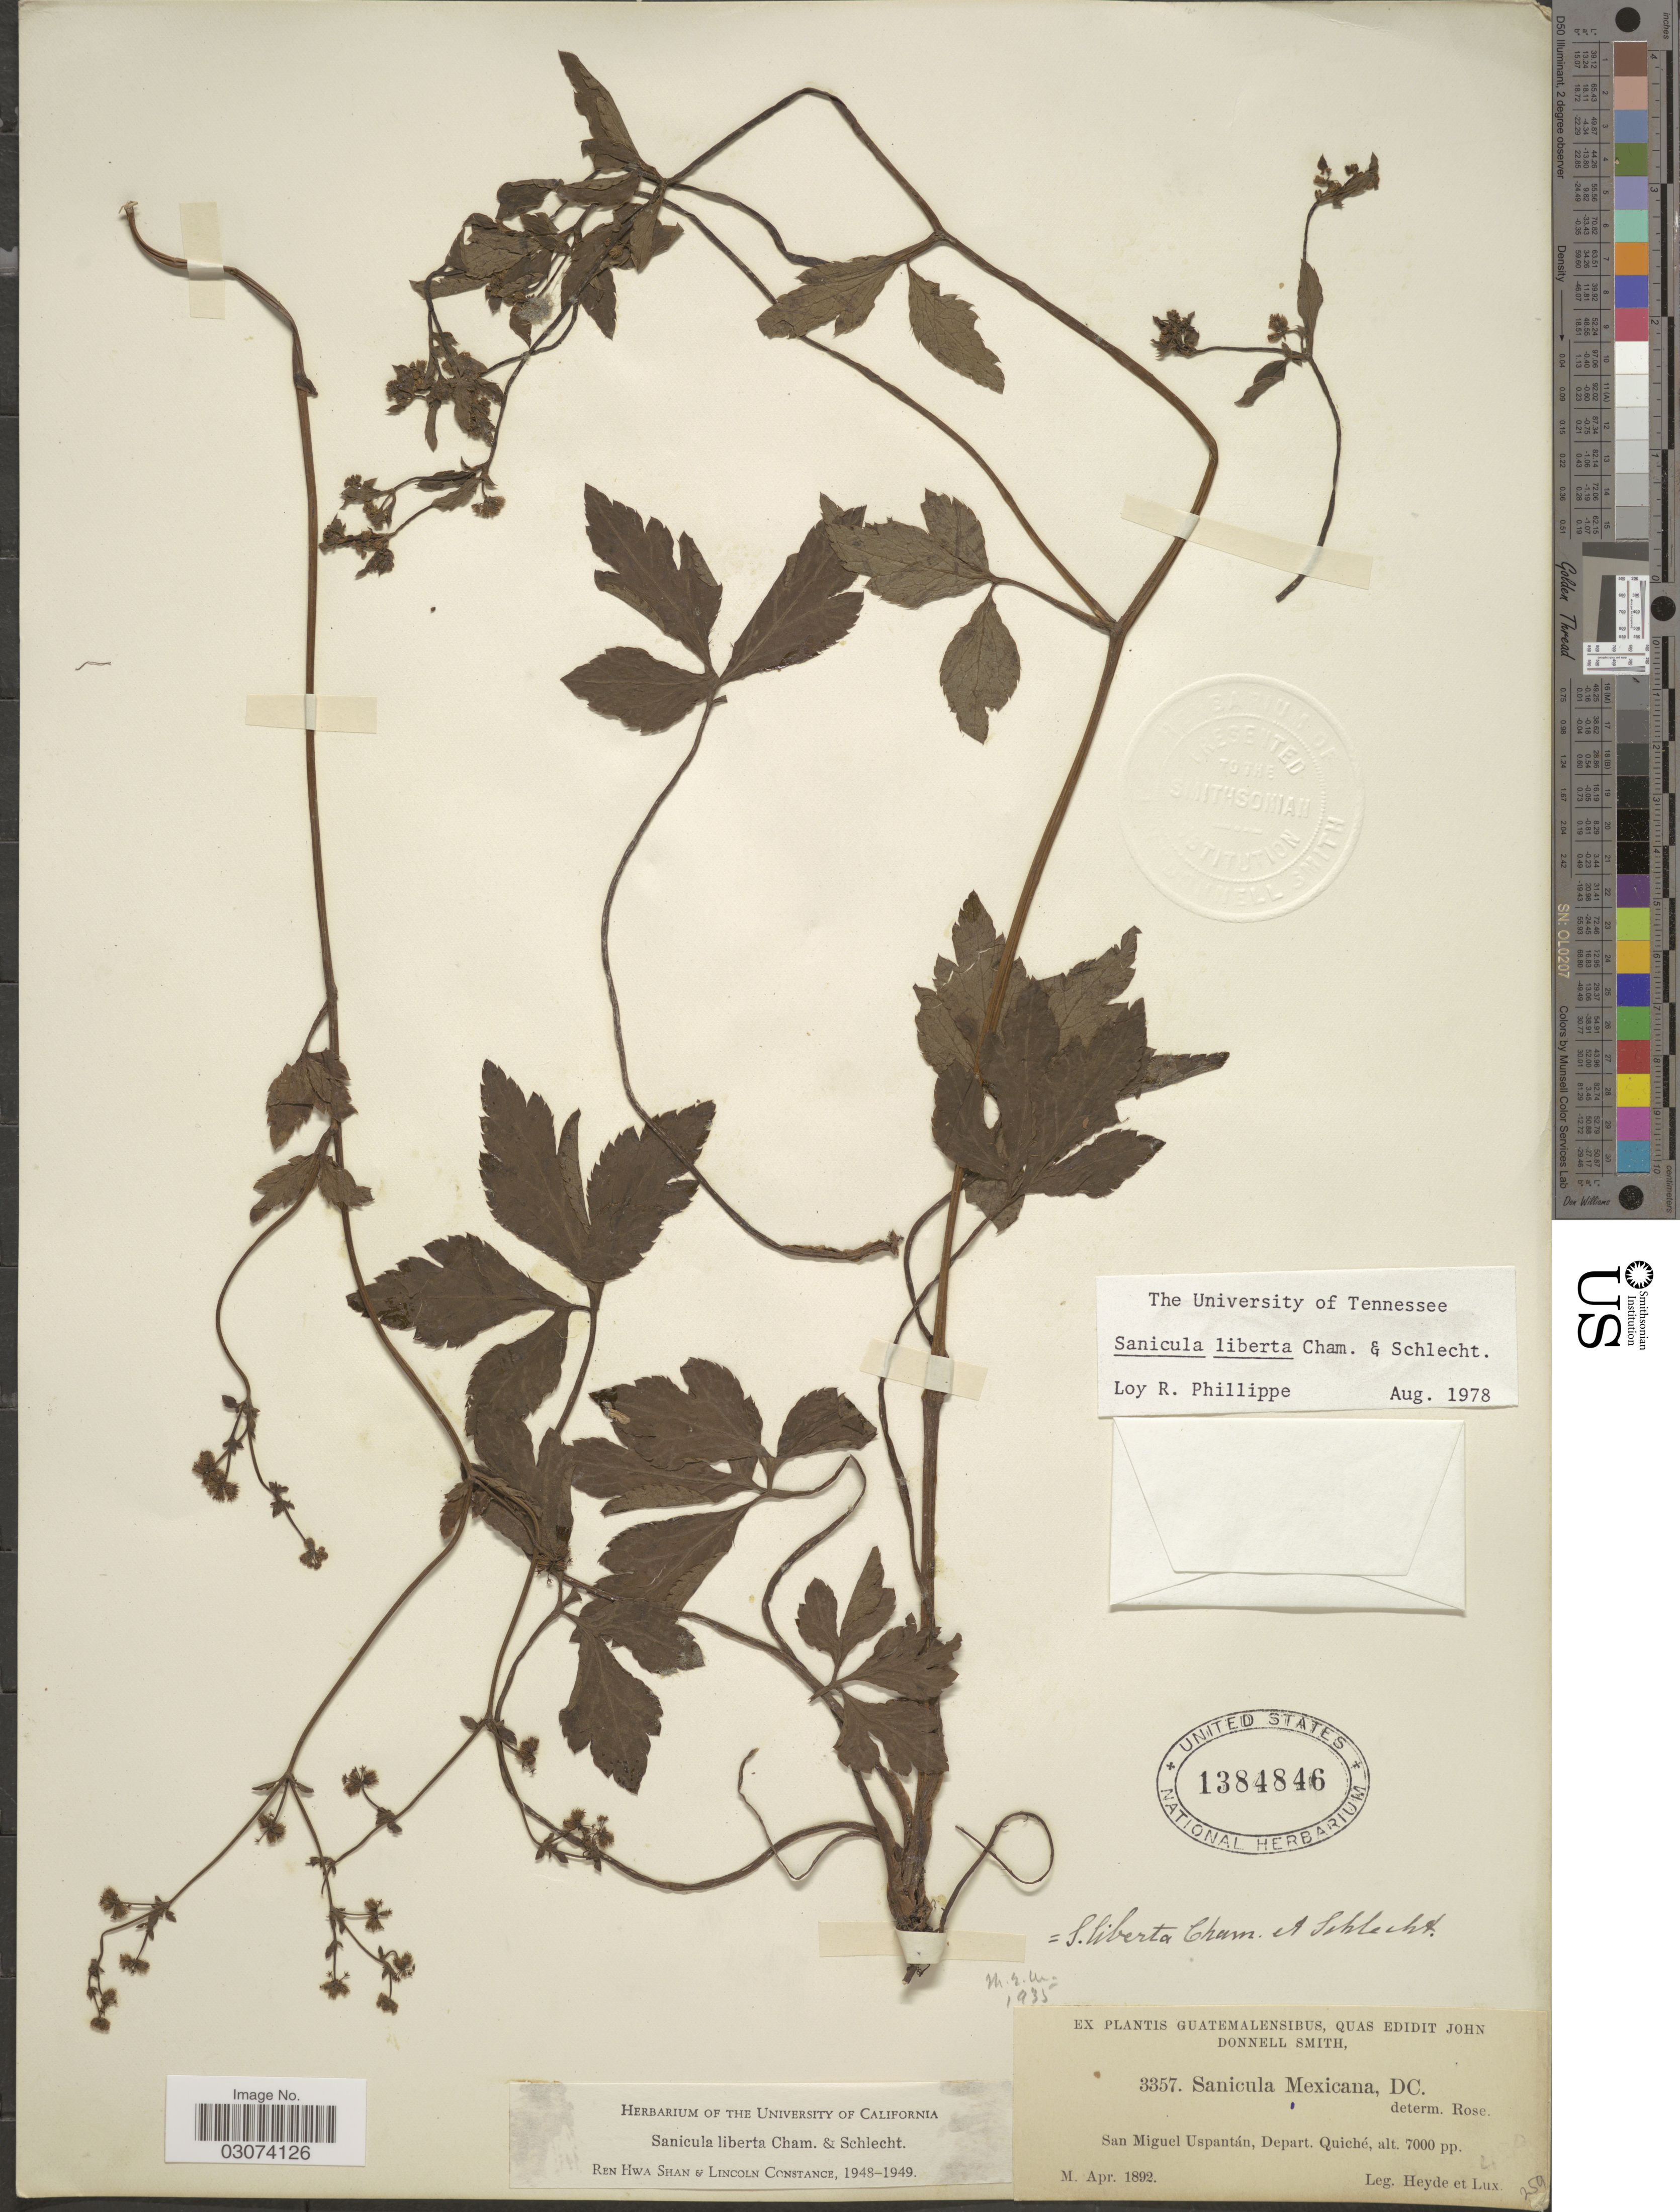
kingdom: Plantae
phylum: Tracheophyta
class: Magnoliopsida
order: Apiales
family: Apiaceae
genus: Sanicula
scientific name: Sanicula liberta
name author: Cham. & Schltdl.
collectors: Heyde & Lux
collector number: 3357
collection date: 1892-04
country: Guatemala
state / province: El Quiché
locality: San Miguel Uspantán, Depart. Quiché.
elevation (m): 2134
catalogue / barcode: US 1384846